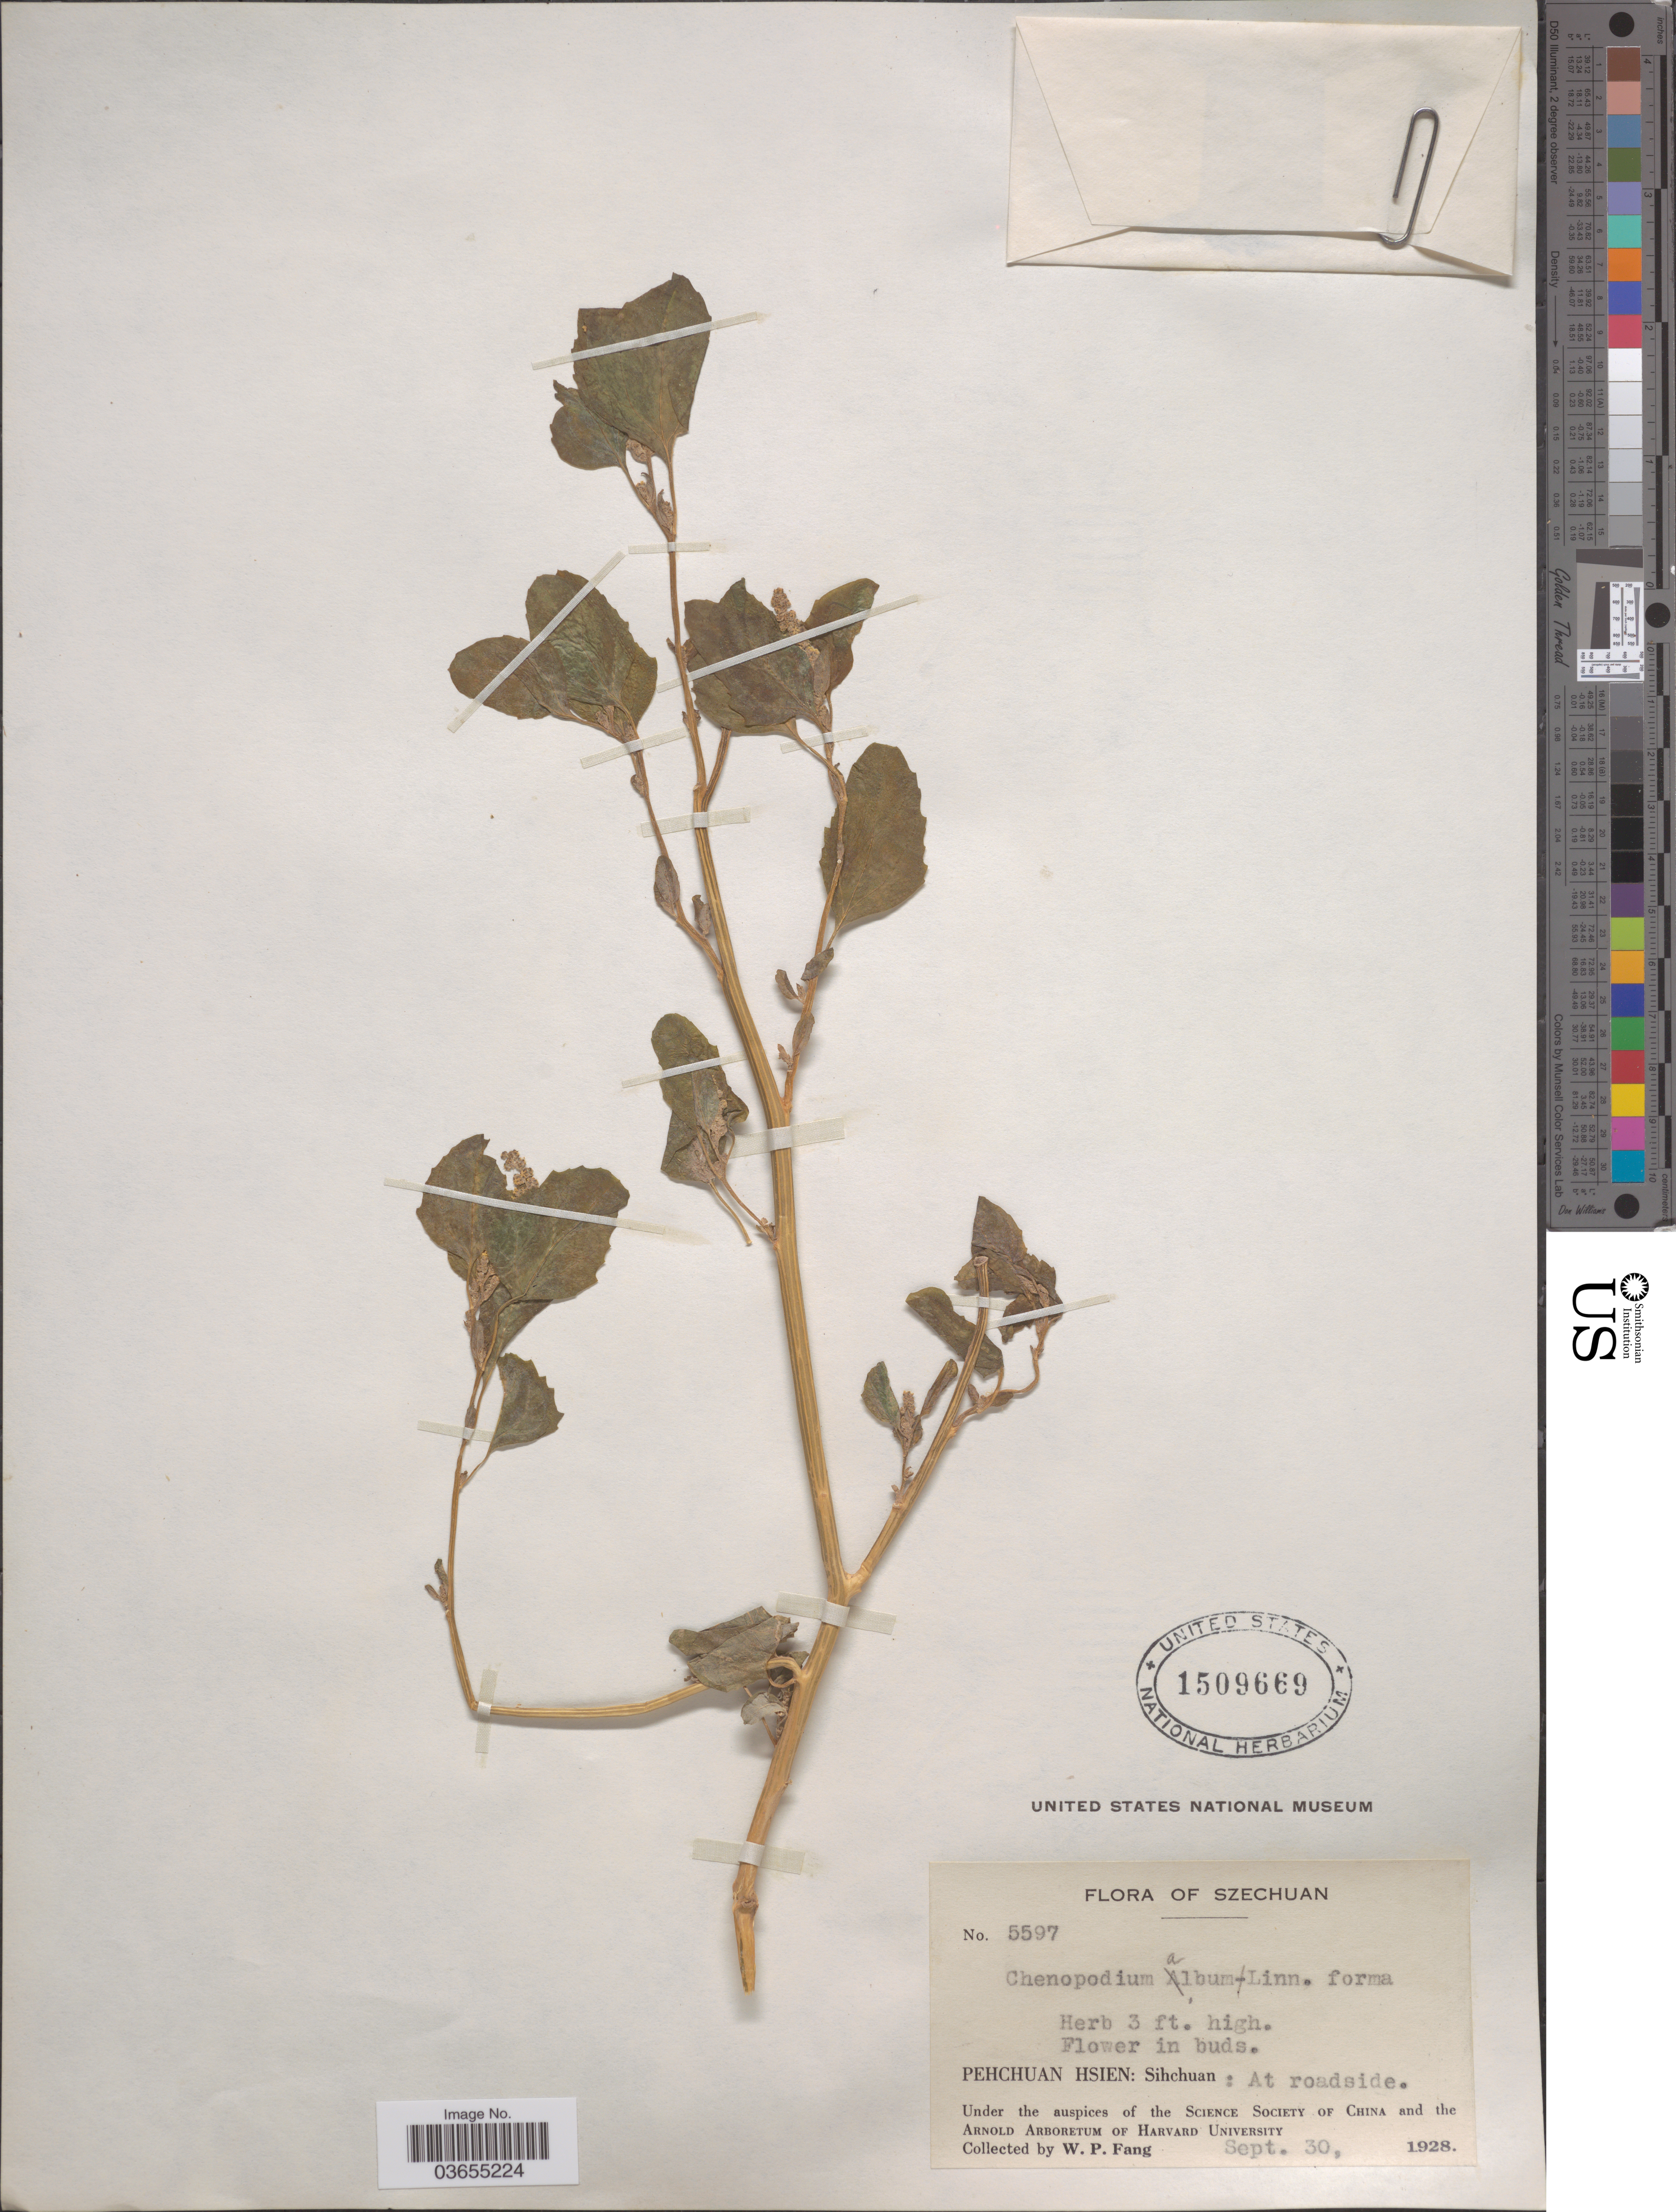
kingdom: Plantae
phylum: Tracheophyta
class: Magnoliopsida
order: Caryophyllales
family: Amaranthaceae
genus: Chenopodium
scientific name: Chenopodium album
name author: L.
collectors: W. P. Fang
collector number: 5597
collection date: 1928-09-30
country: China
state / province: Sichuan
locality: Szechuan. Pehchuan Hsien: Sihchuan: At roadside.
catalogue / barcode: US 1509669